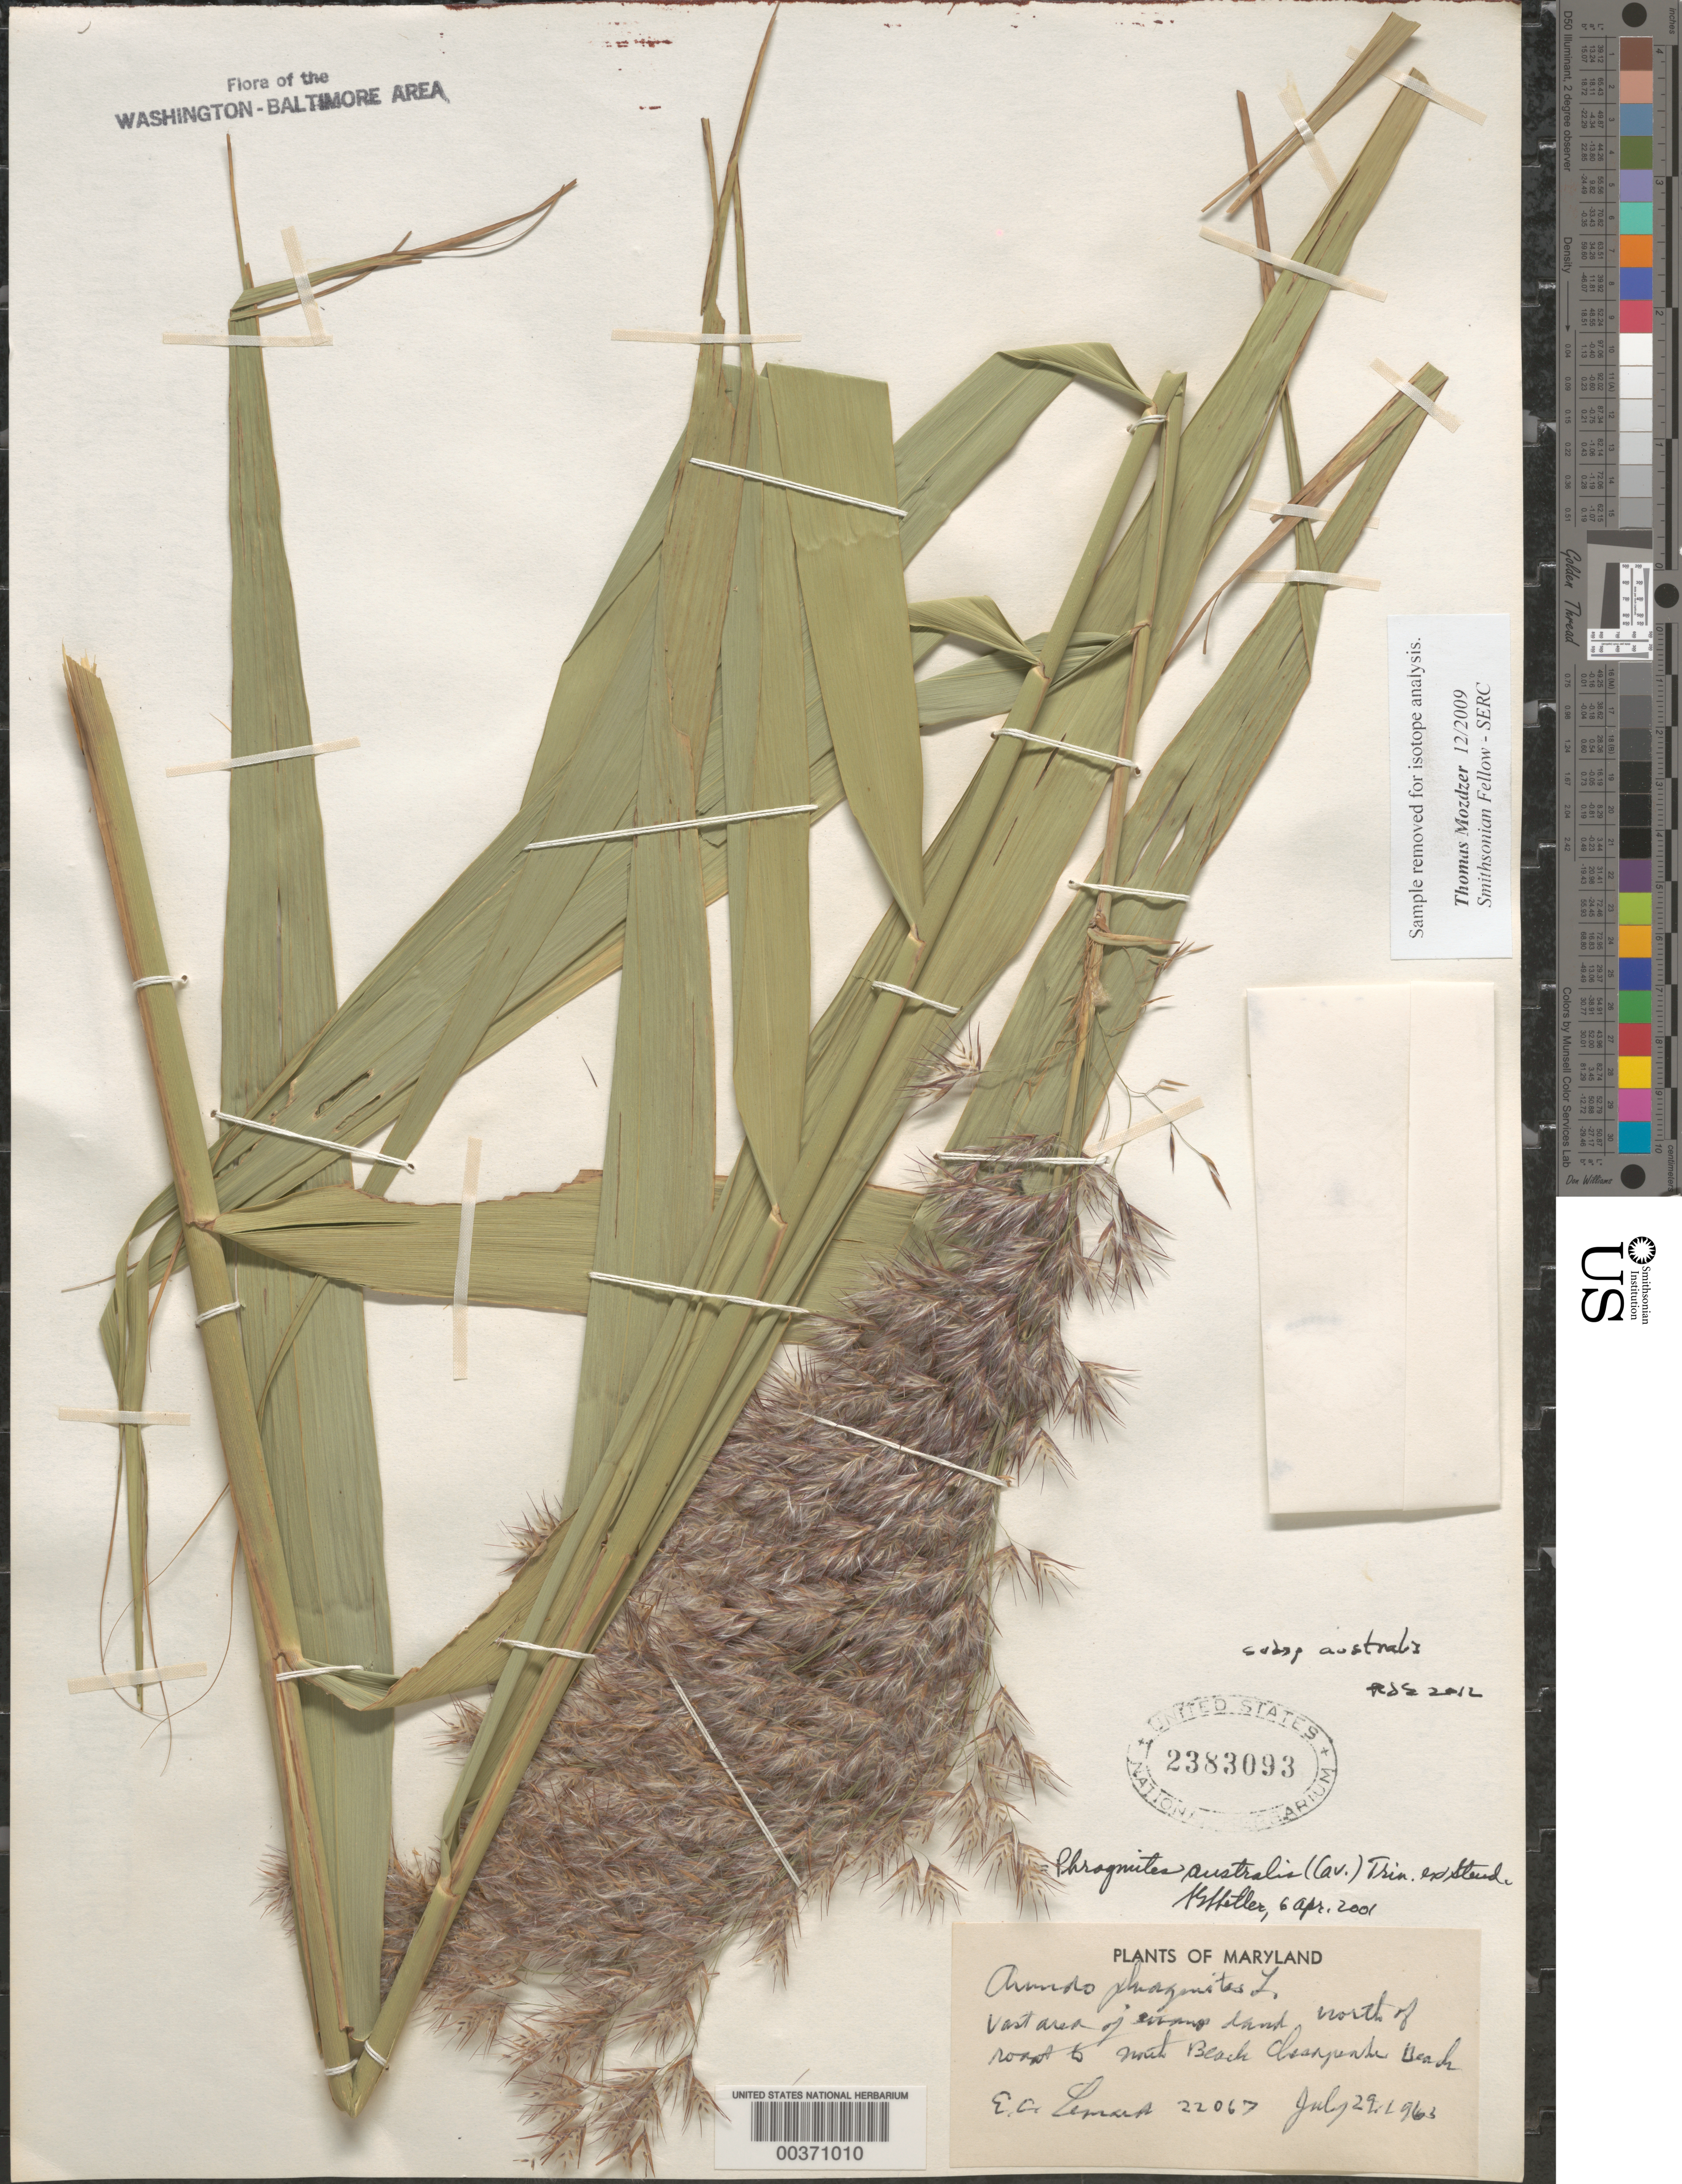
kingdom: Plantae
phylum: Tracheophyta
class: Liliopsida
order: Poales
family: Poaceae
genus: Phragmites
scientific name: Phragmites australis subsp. australis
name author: (Cav.) Trin. ex Steud.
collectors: E. C. Leonard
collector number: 22067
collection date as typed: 29 Jul 1963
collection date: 1963-07-29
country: United States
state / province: Maryland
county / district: Prince George's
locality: Chesapeake Beach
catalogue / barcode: US 2383093